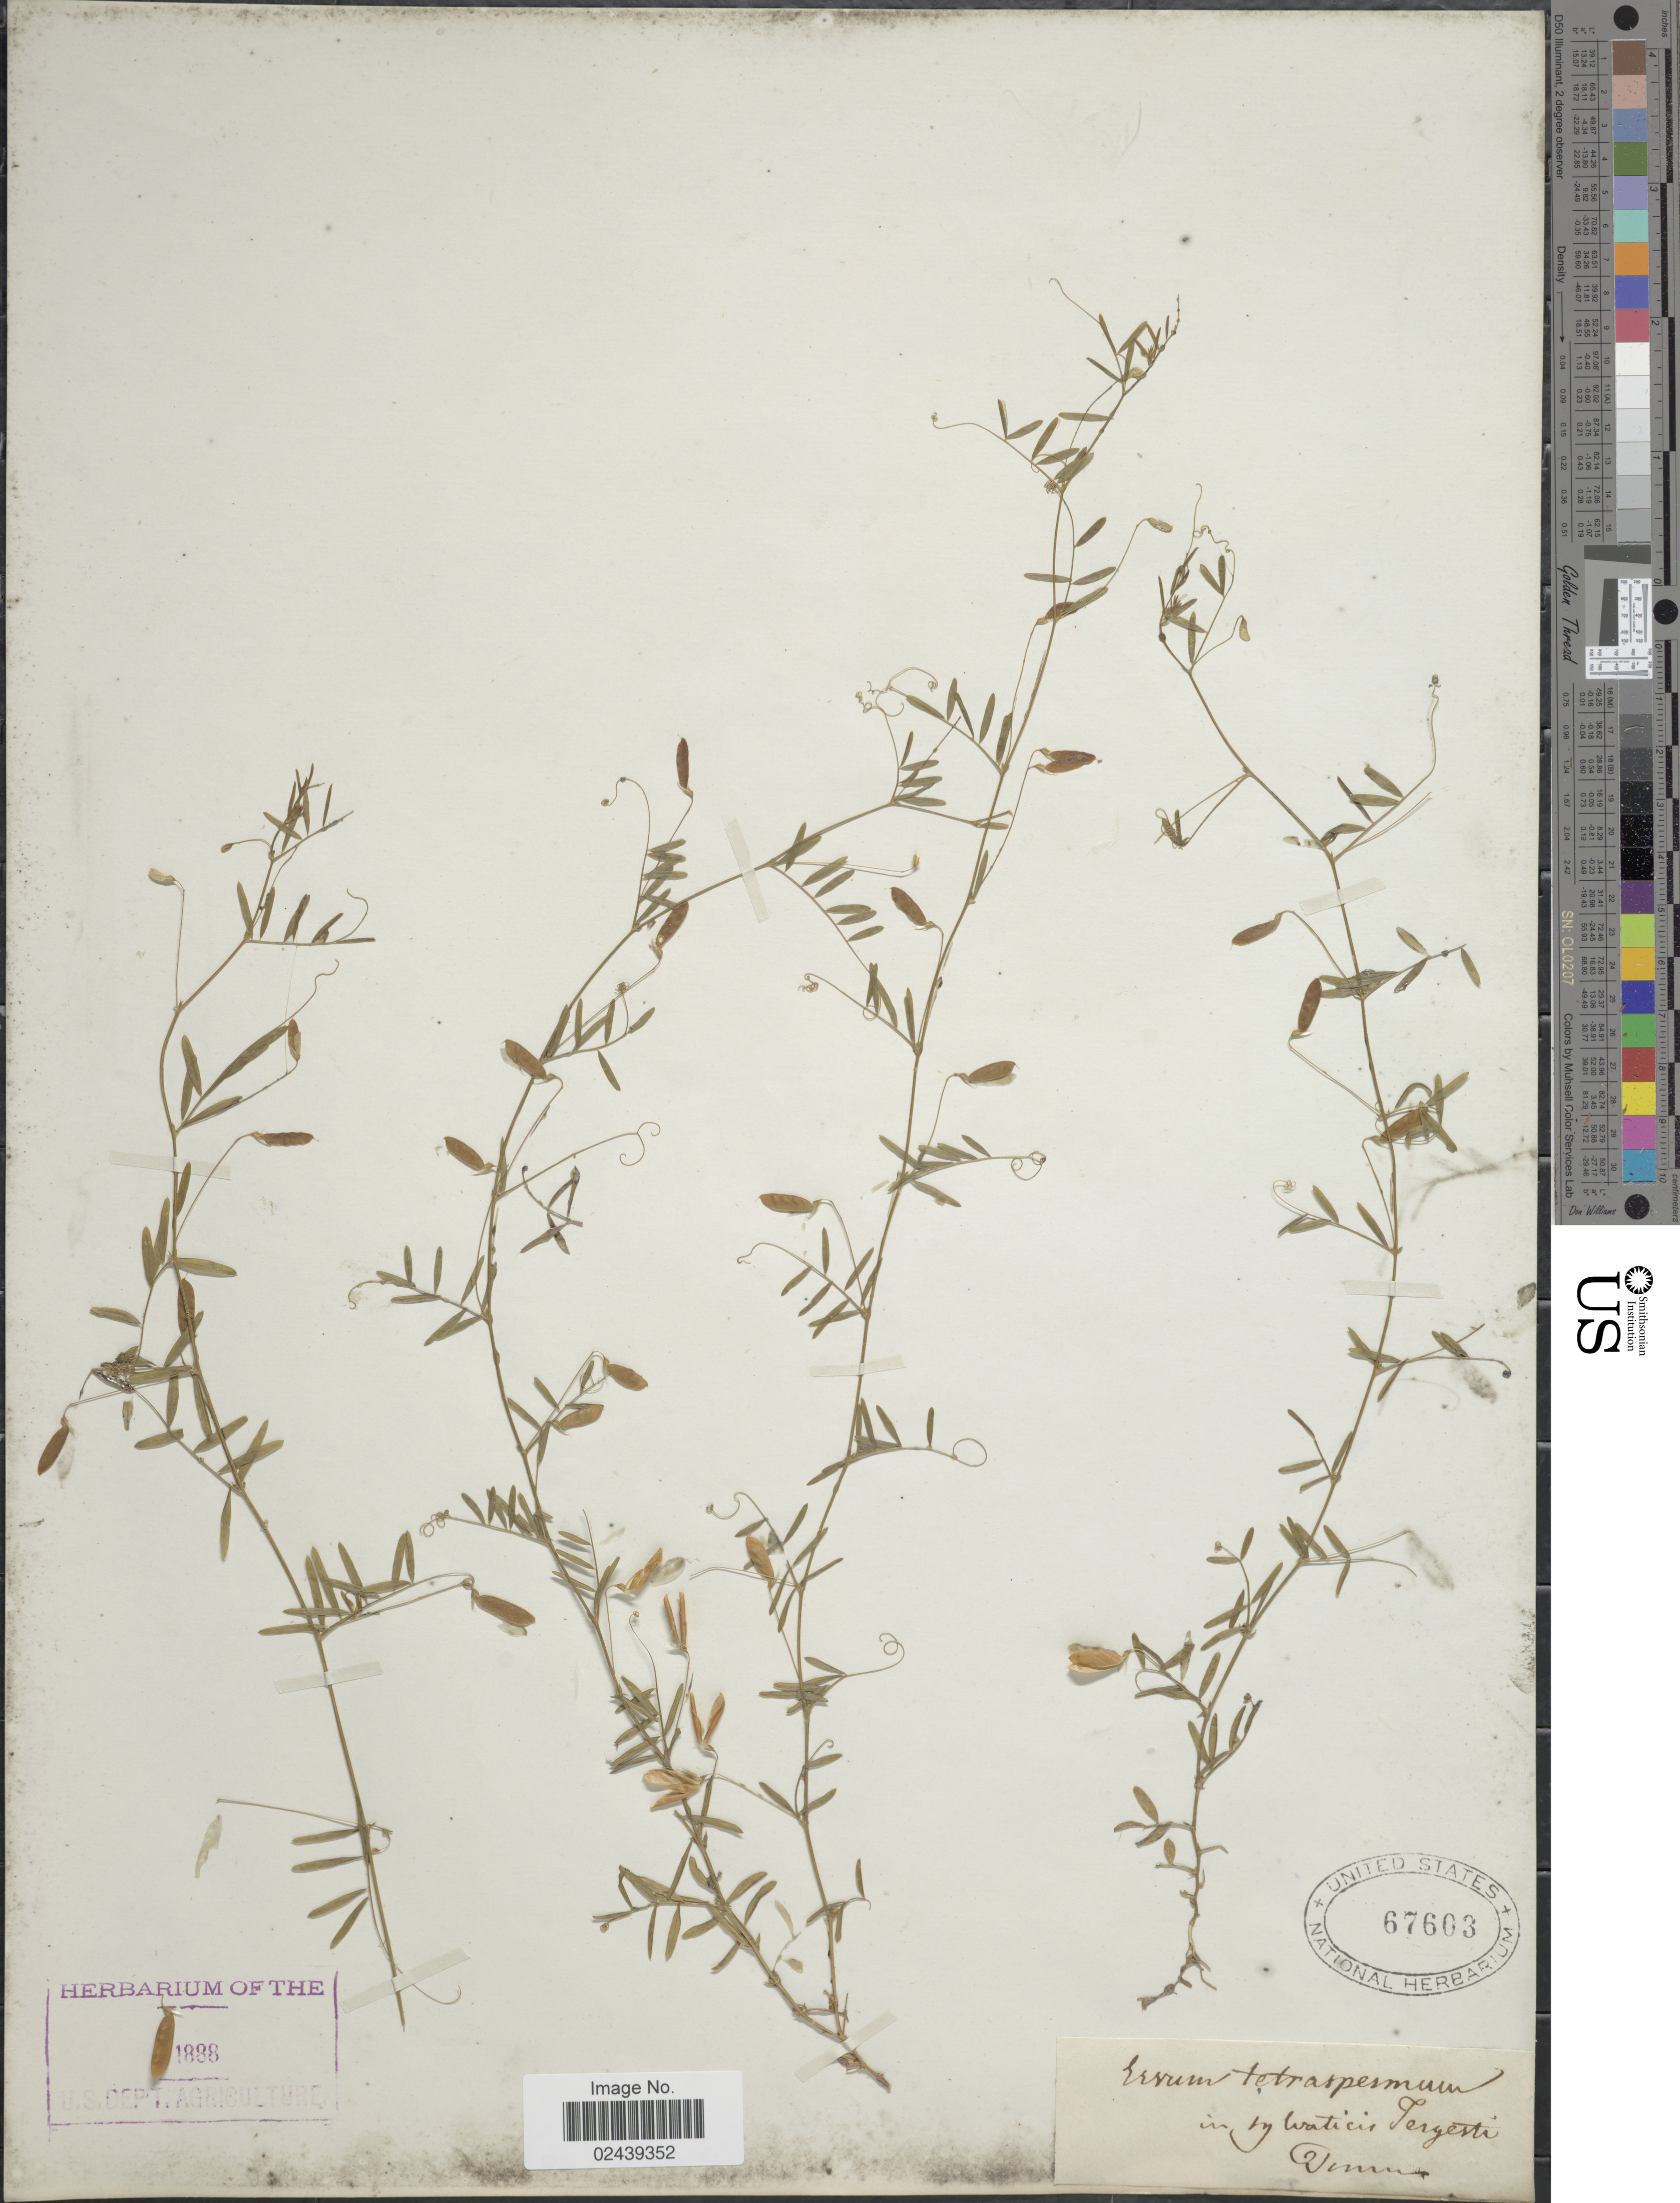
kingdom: Plantae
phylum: Tracheophyta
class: Magnoliopsida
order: Fabales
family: Fabaceae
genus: Vicia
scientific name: Vicia tetrasperma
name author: (L.) Schreb.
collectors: Tommasini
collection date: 1888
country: Italy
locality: In sylvaticis Tergesti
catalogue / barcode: US 67603